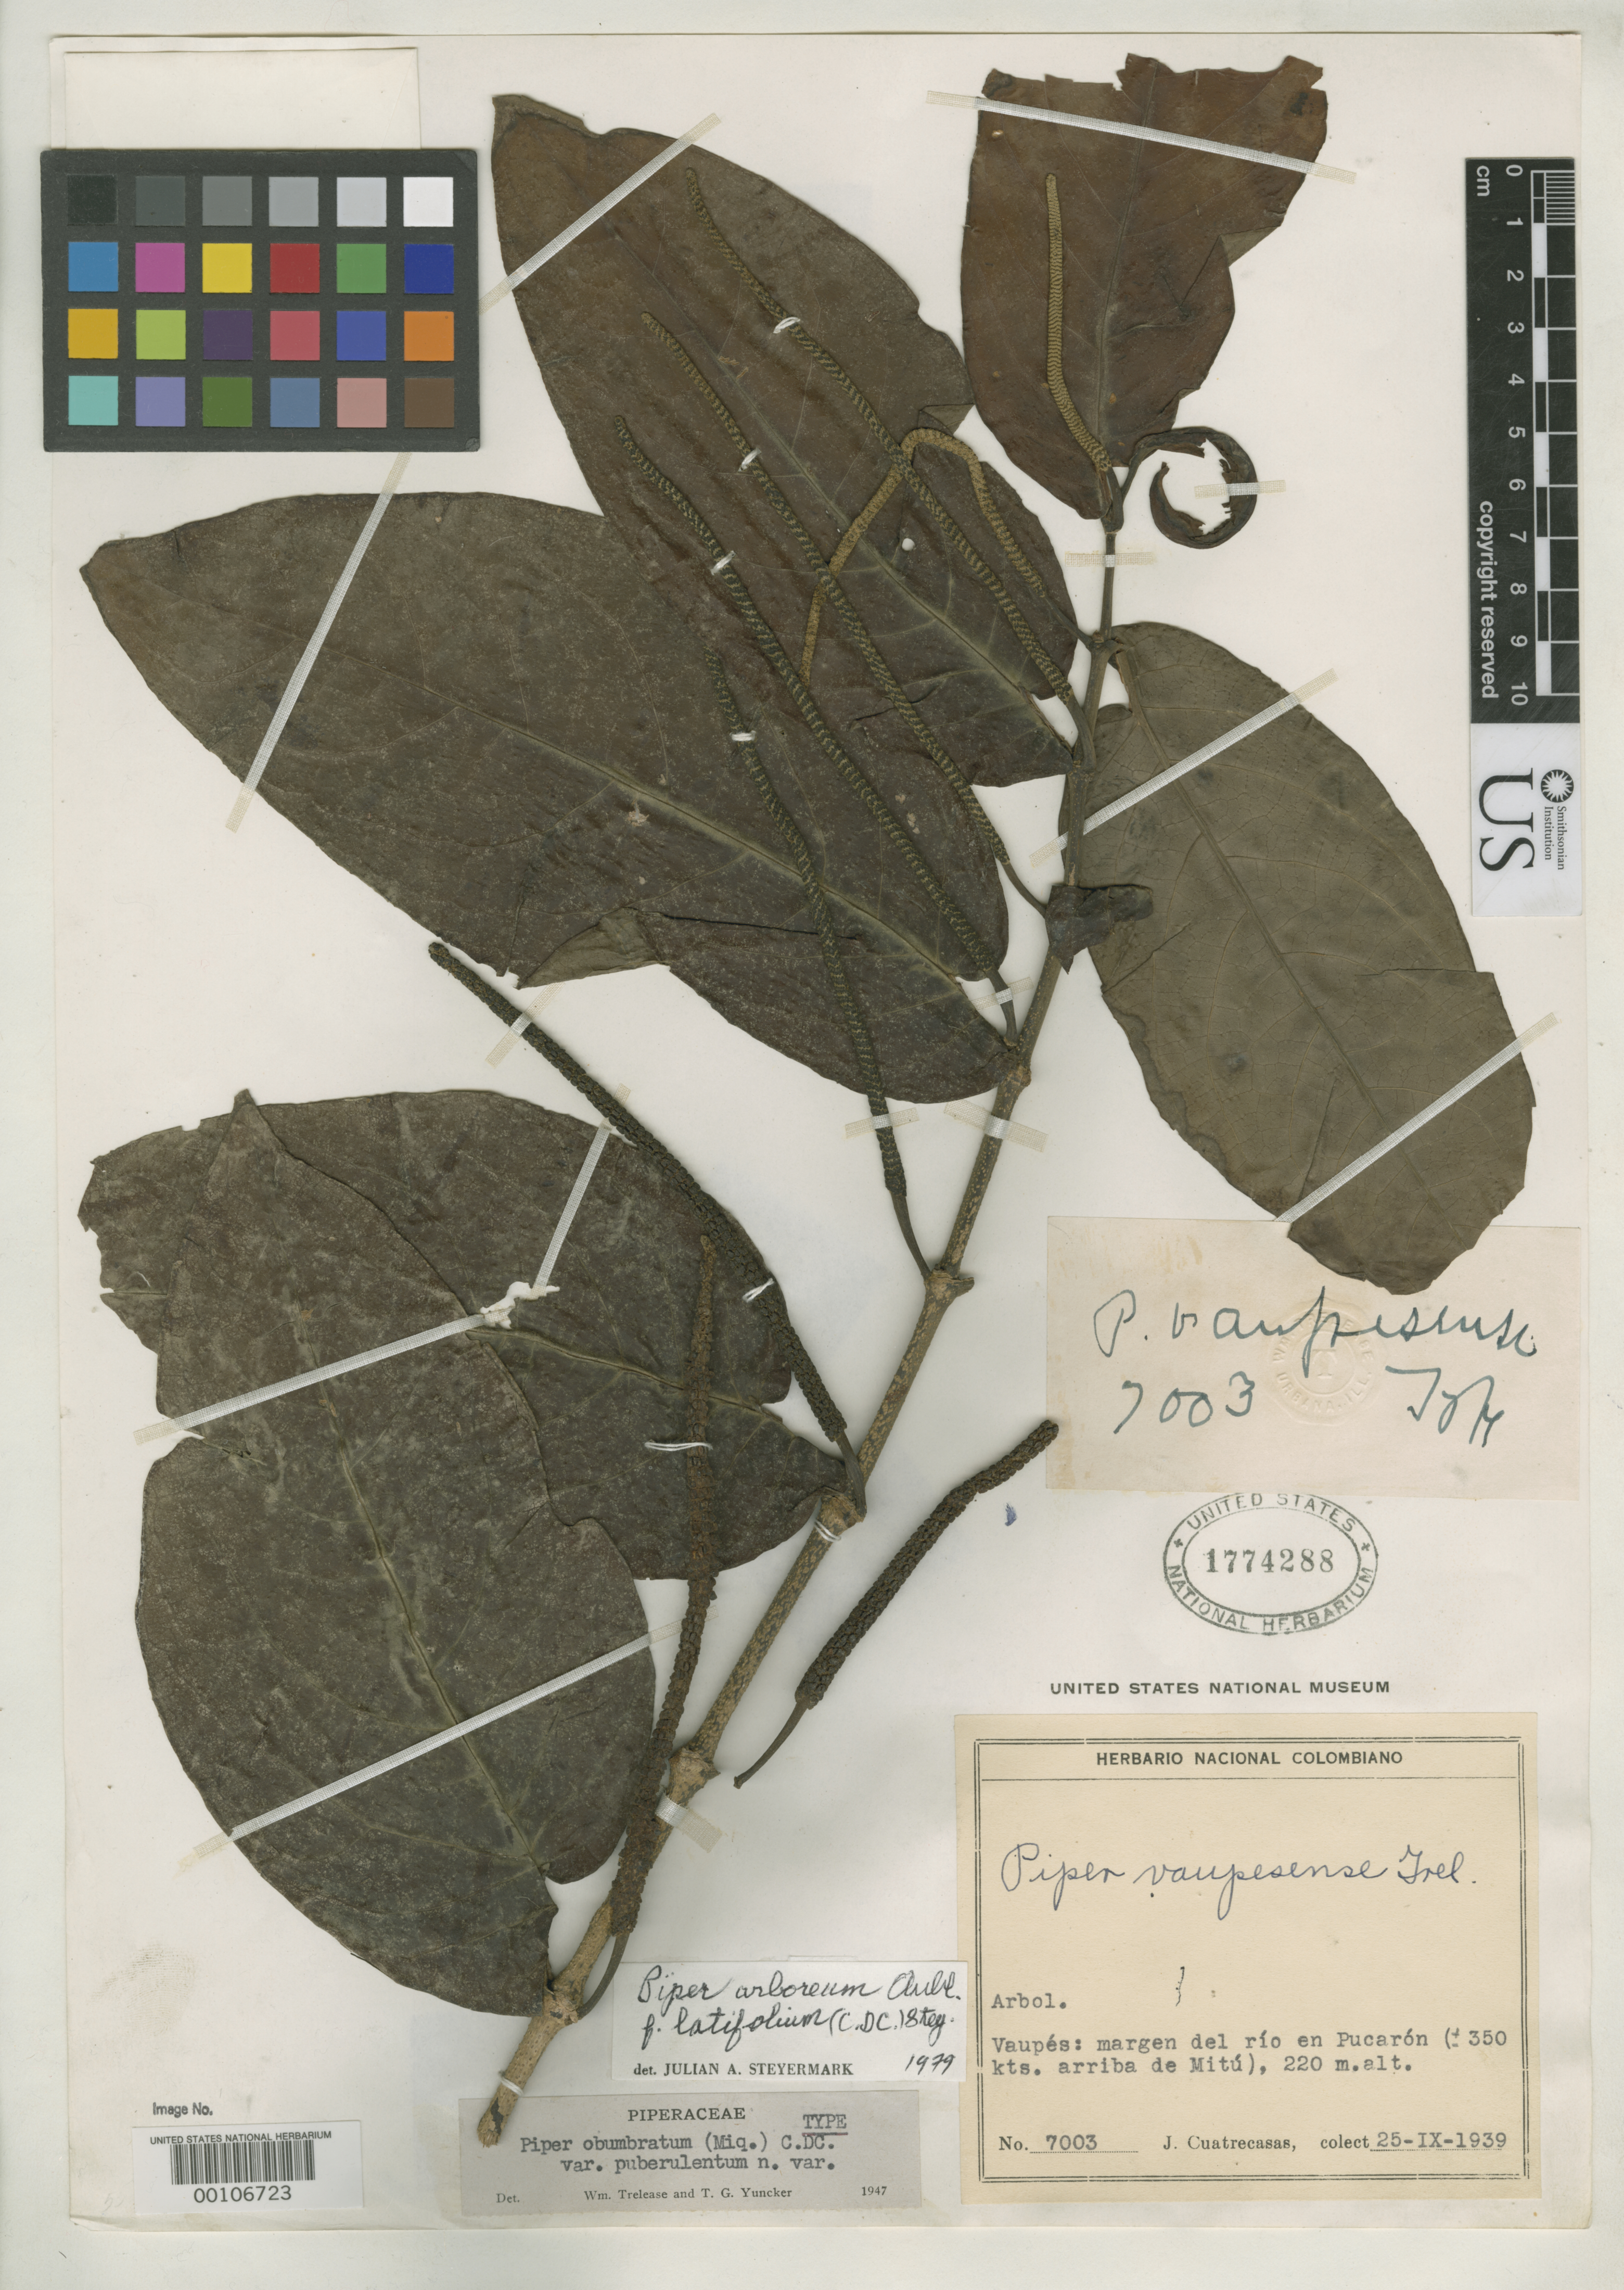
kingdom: Plantae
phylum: Tracheophyta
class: Magnoliopsida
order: Piperales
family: Piperaceae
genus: Piper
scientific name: Piper obumbratum var. puberulum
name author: Trel. & Yunck.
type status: Holotype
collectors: J. Cuatrecasas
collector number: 7003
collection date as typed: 25 Nov 1939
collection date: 1939-11-25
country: Colombia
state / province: Vaupés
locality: Rio Pucaron.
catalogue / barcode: US 1774288